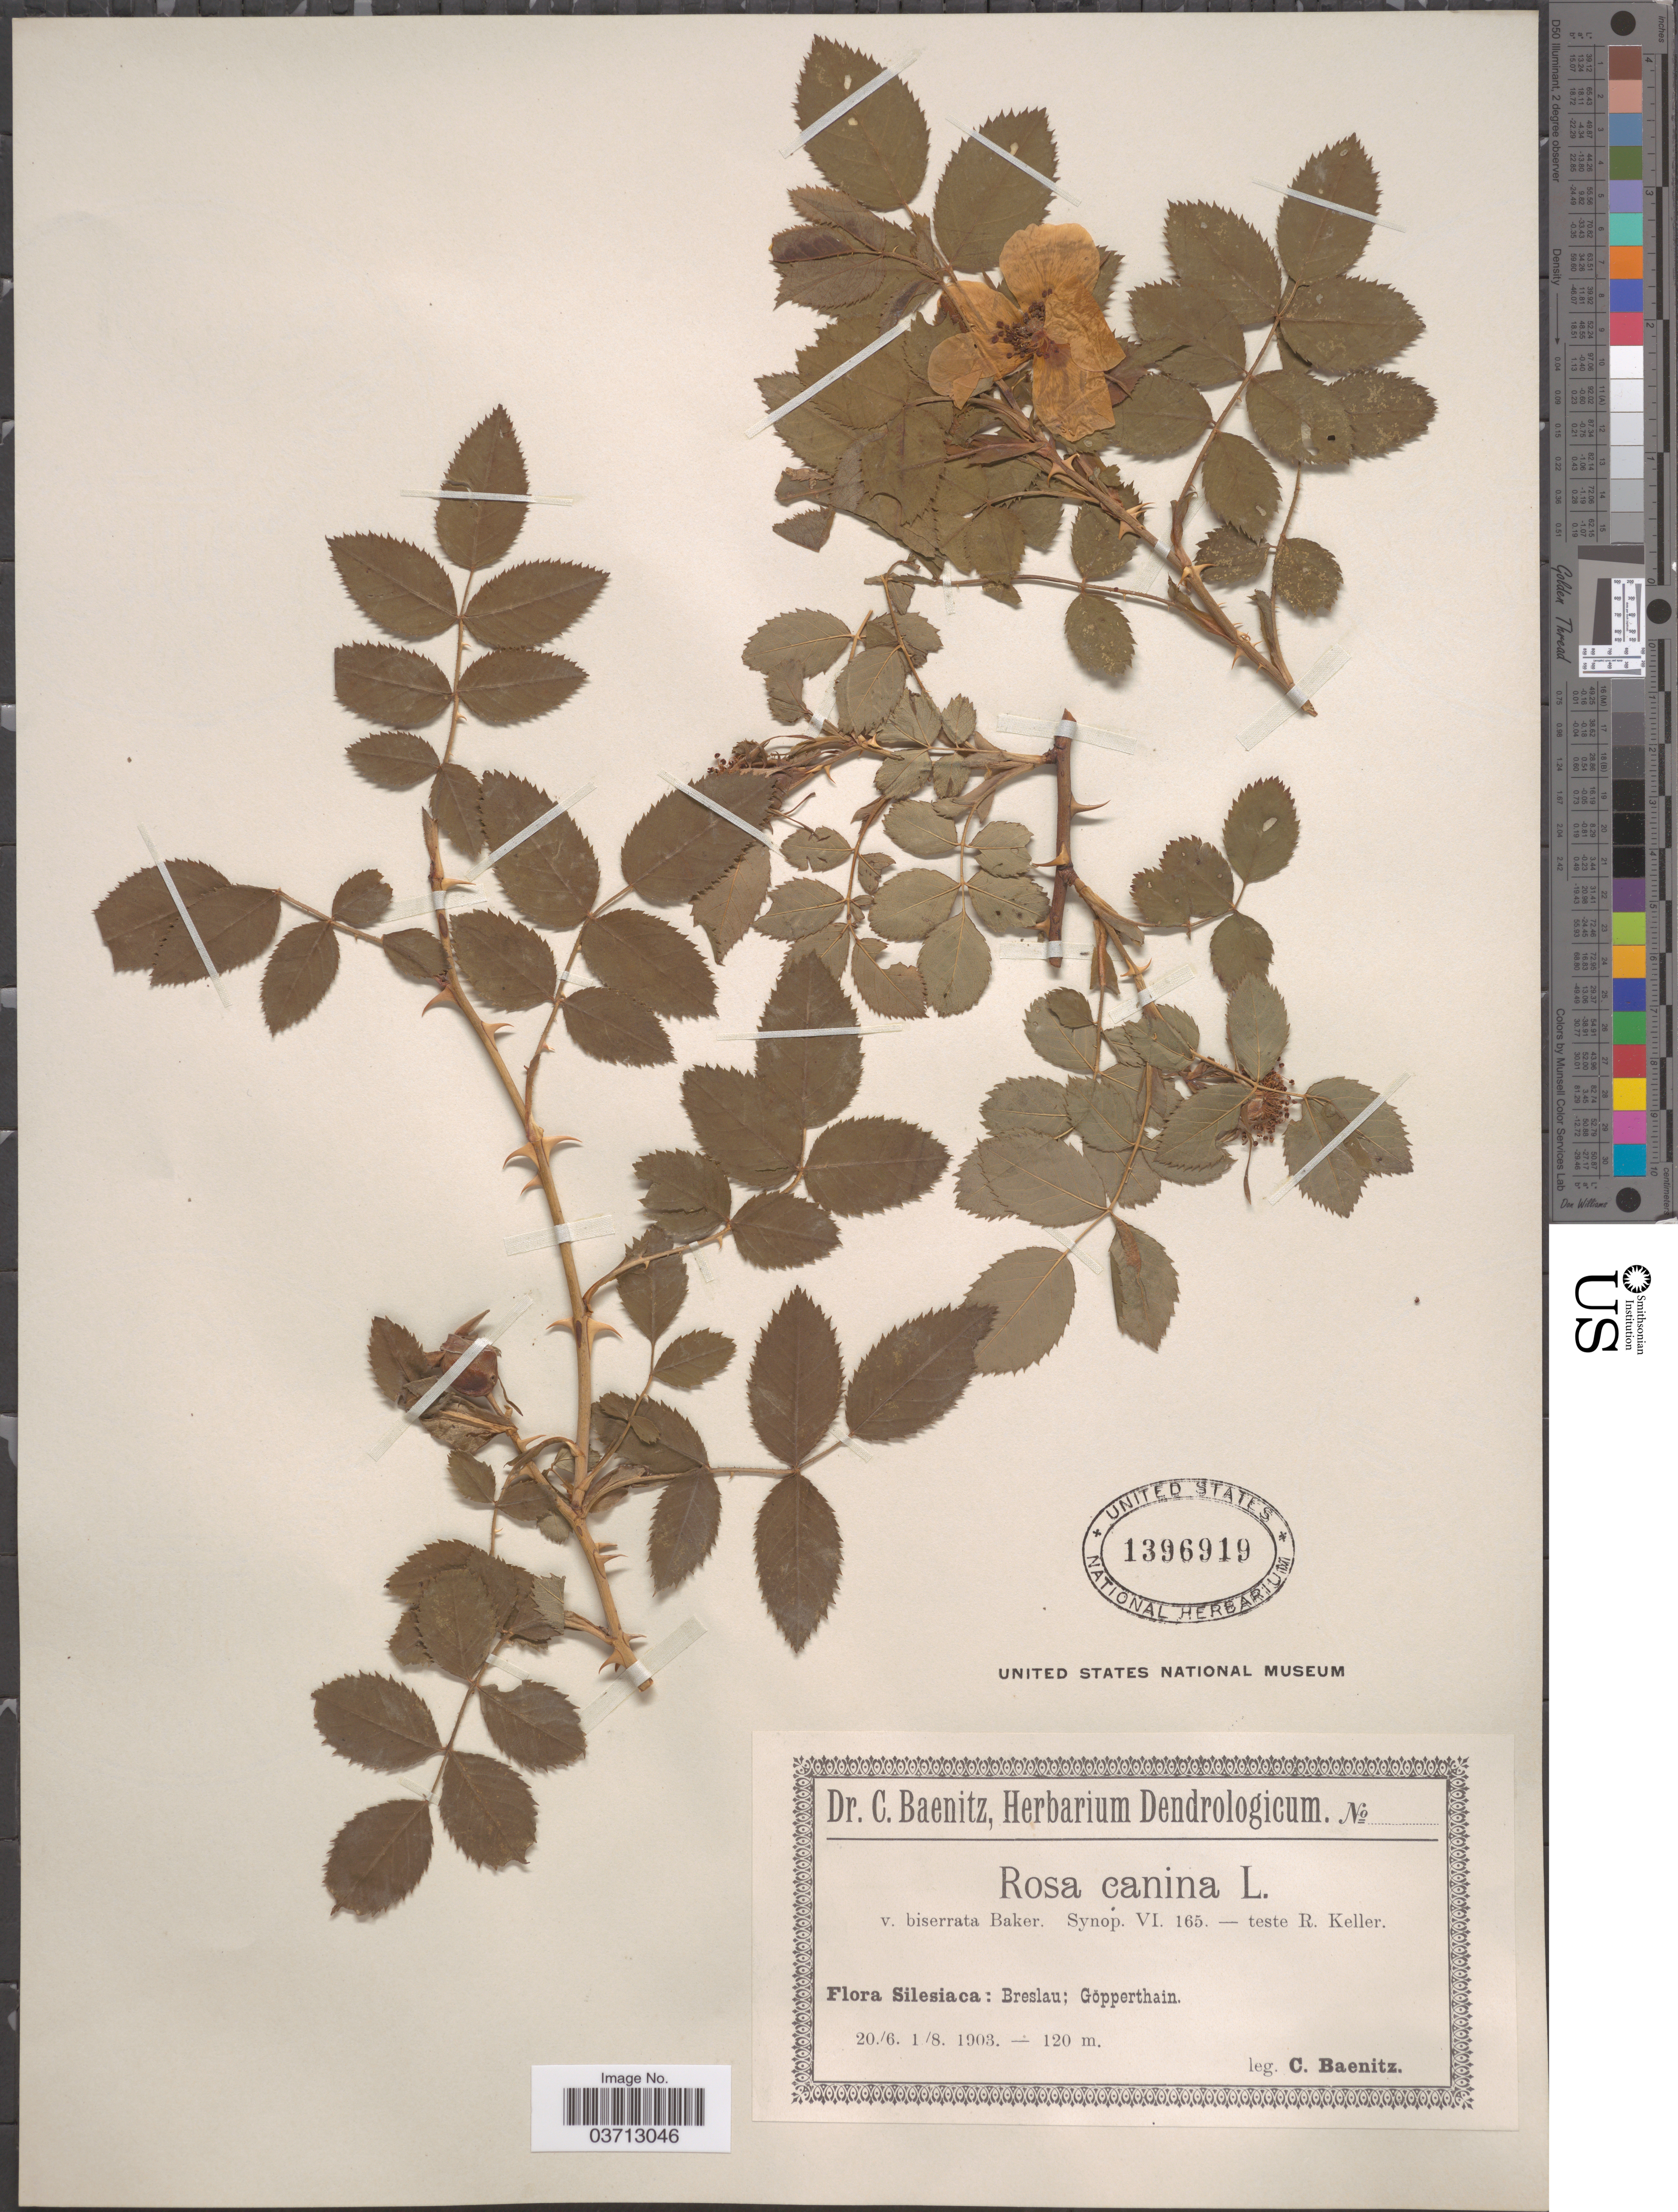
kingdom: Plantae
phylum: Tracheophyta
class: Magnoliopsida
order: Rosales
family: Rosaceae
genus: Rosa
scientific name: Rosa canina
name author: L.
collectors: C. G. Baenitz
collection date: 1903-06-20/1903-08-01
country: Poland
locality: Silesiaca: Breslau; Göpperthain.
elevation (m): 120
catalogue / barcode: US 1396919